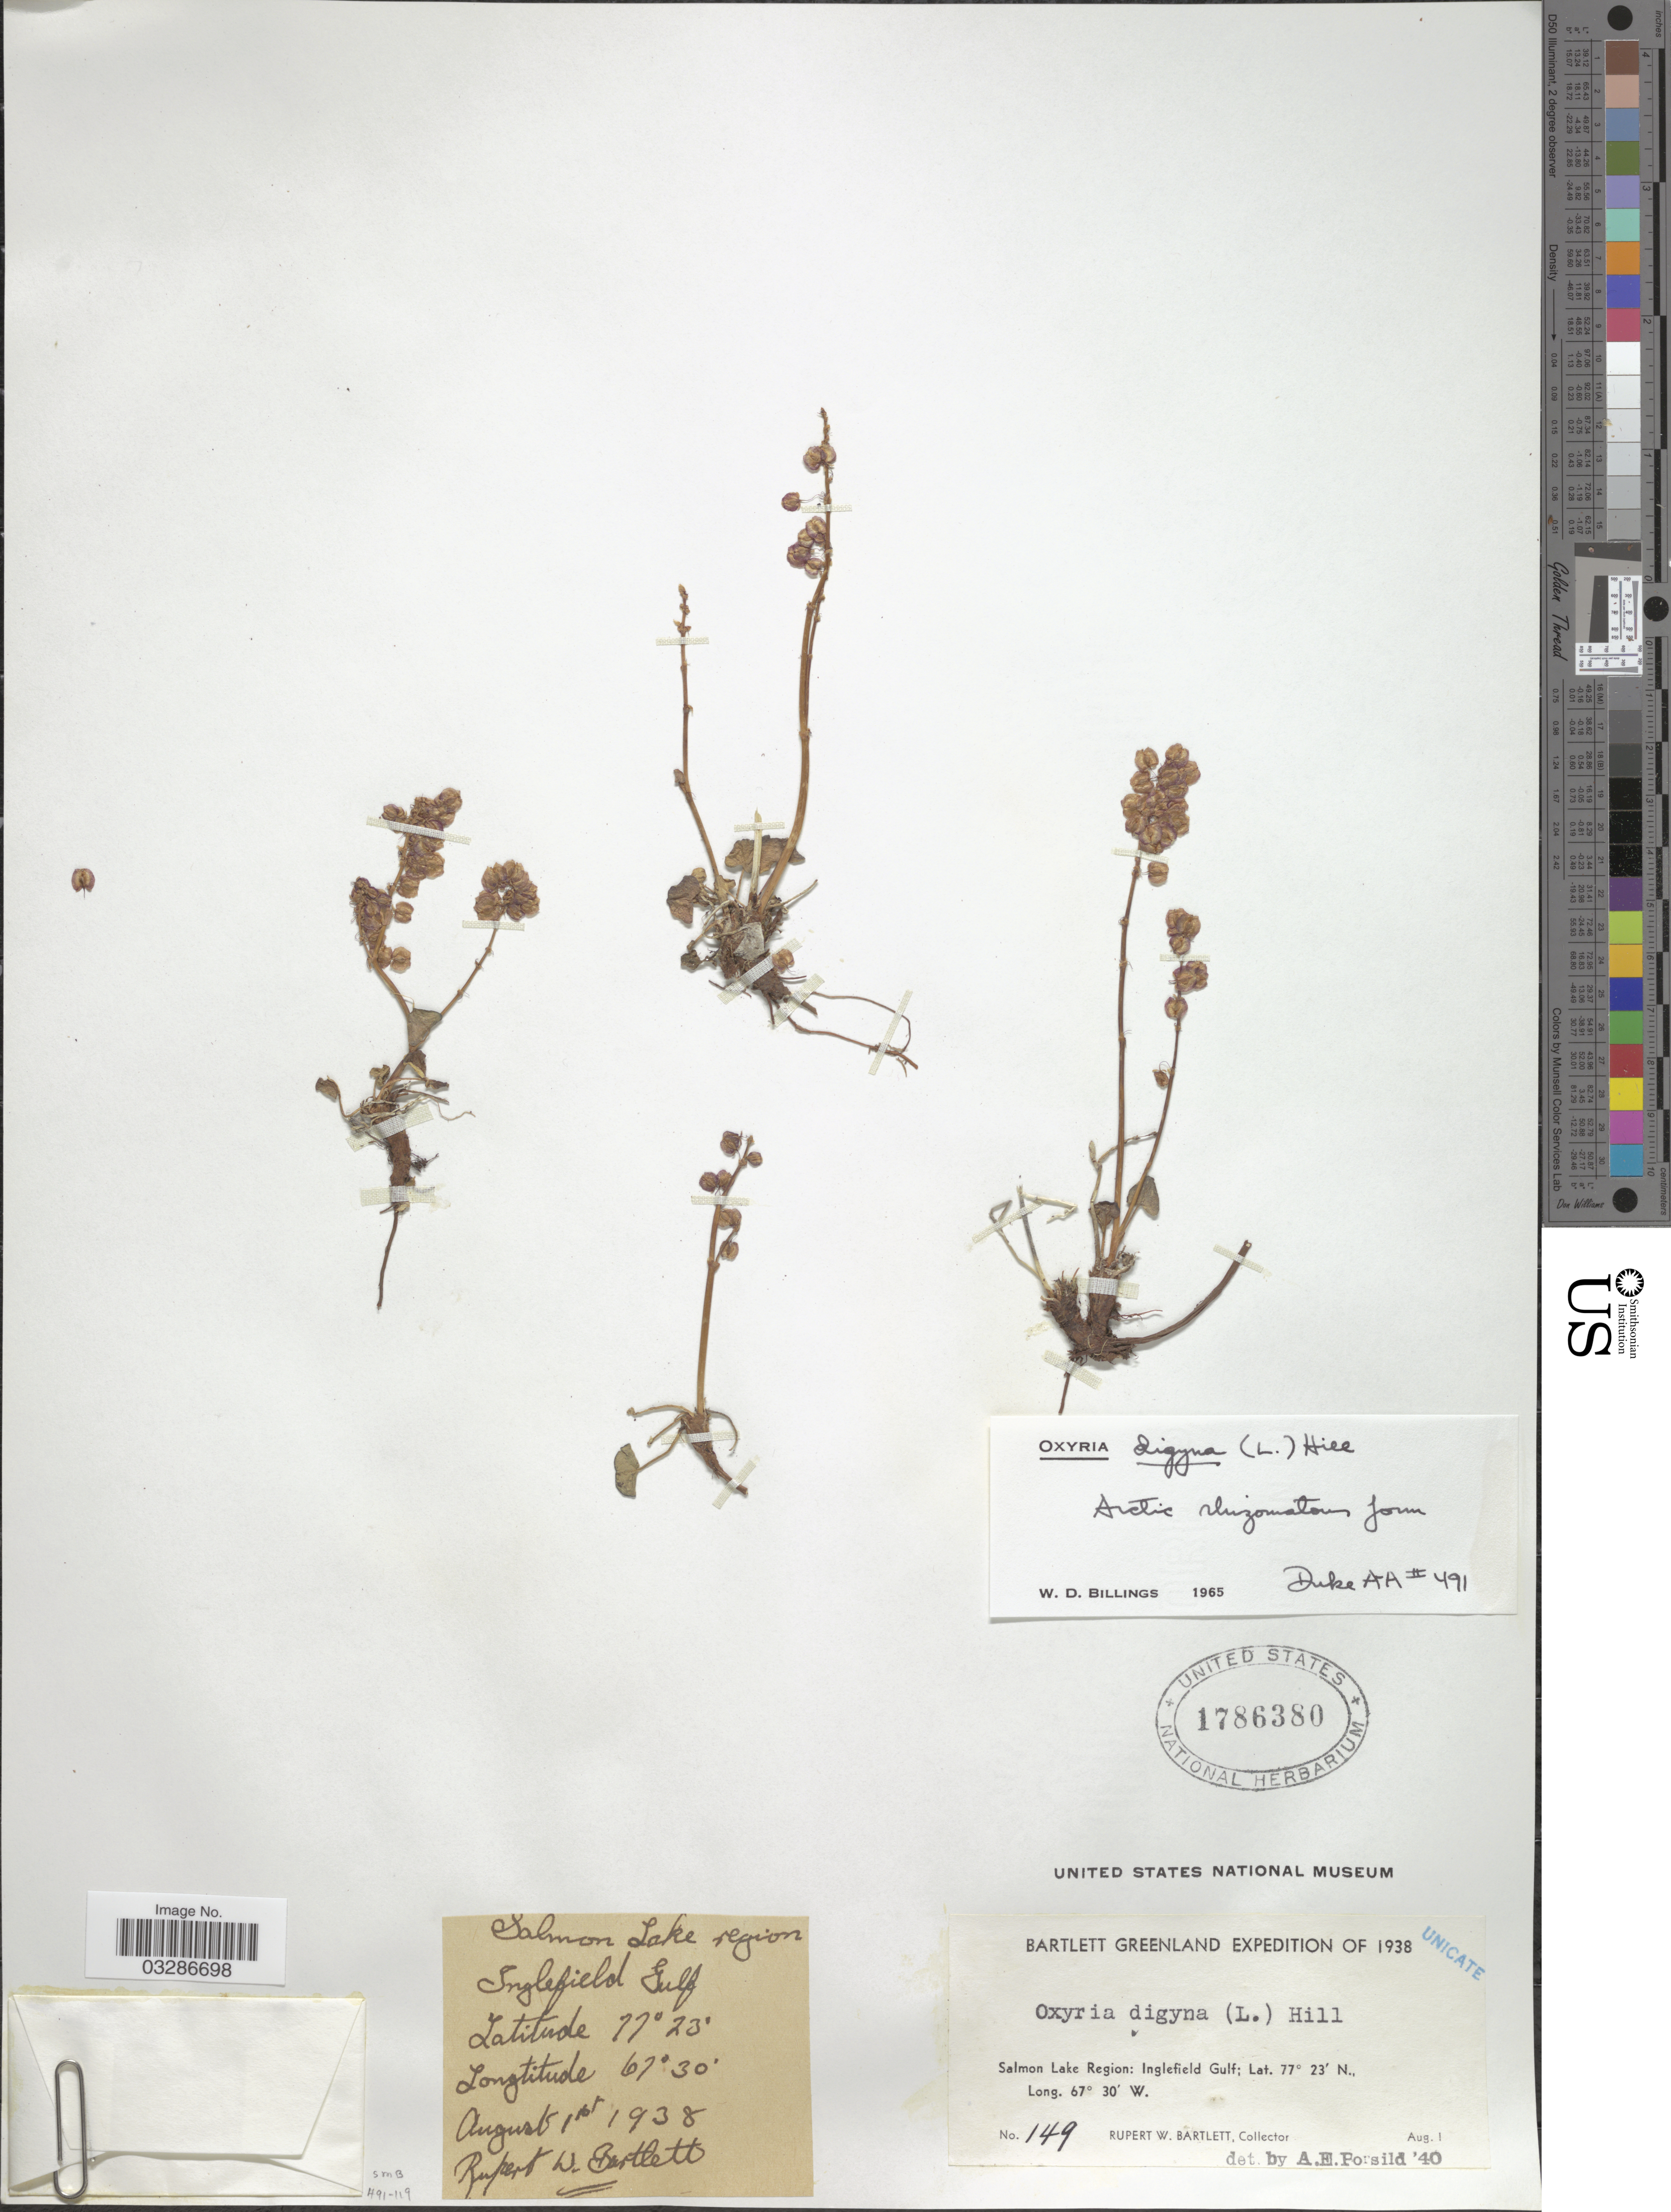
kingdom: Plantae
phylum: Tracheophyta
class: Magnoliopsida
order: Caryophyllales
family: Polygonaceae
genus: Oxyria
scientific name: Oxyria digyna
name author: (L.) Hill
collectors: R. W. Bartlett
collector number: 149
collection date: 1938-08-01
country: Greenland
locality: Salmon Lake Region: Inglefield Gulf.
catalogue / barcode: US 1786380